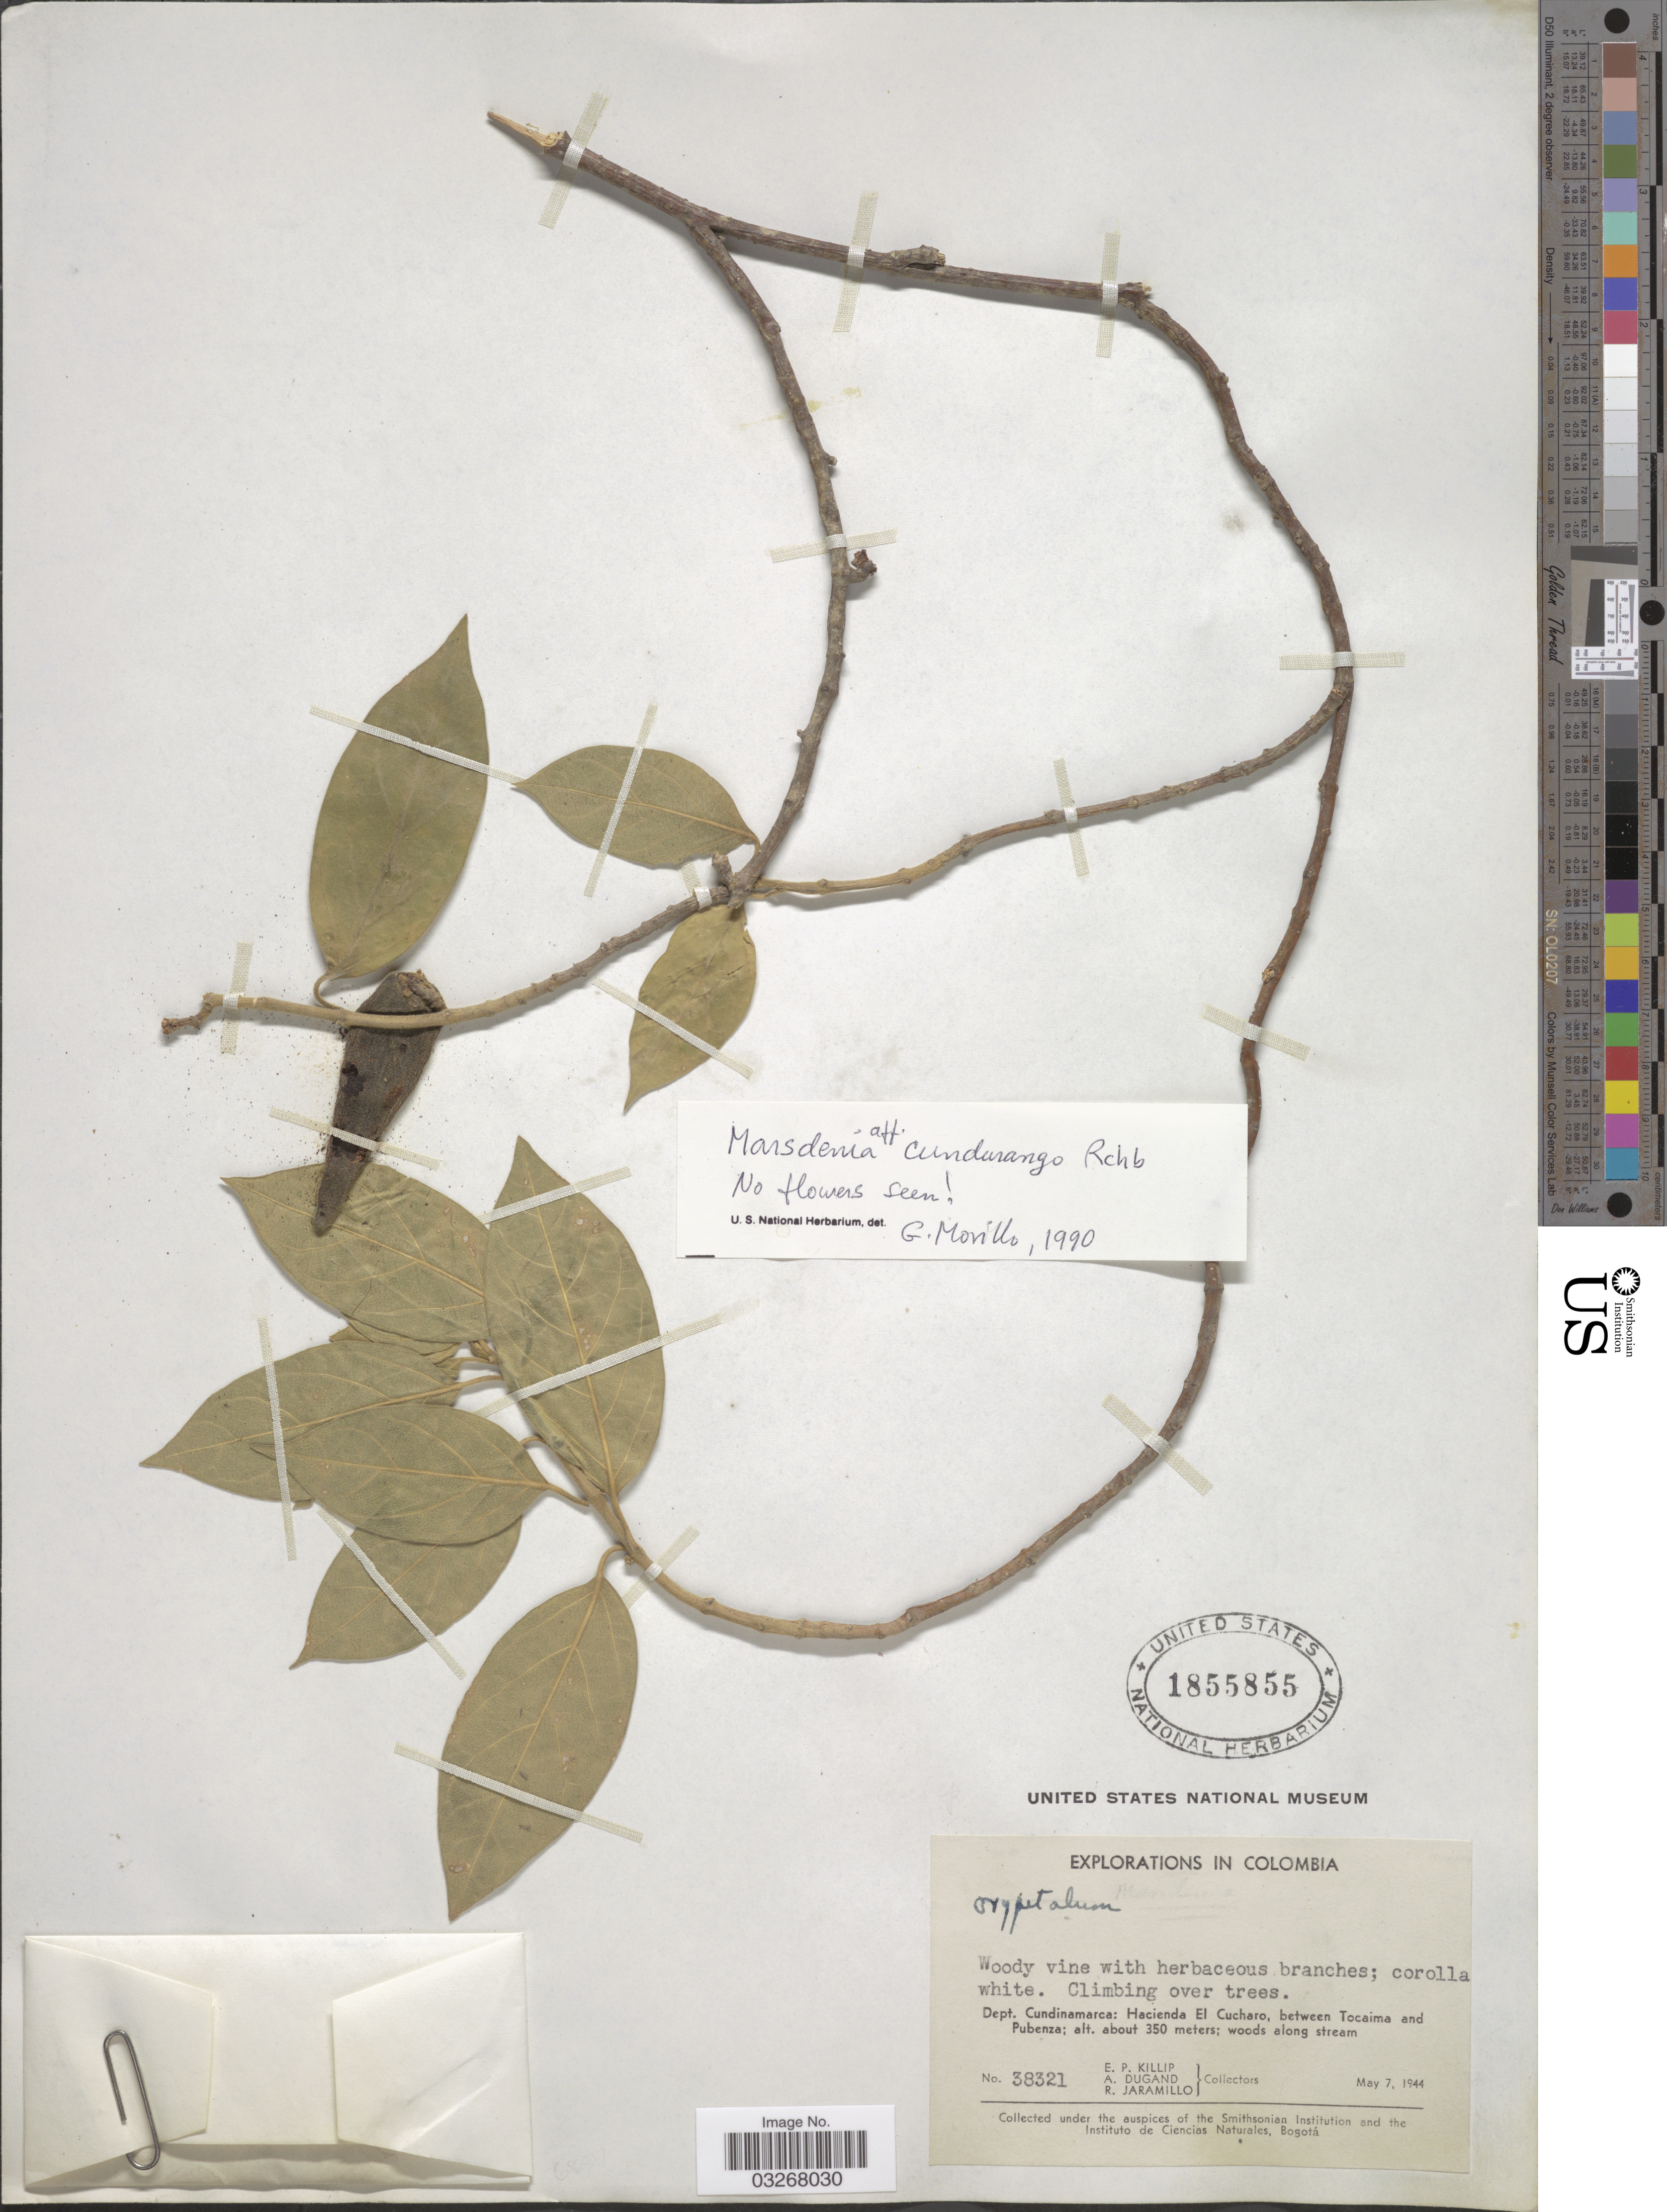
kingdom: Plantae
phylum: Tracheophyta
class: Magnoliopsida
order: Gentianales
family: Apocynaceae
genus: Marsdenia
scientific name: Marsdenia cundurango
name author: Rchb. f.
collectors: E. P. Killip, A. Dugand & R. Jaramillo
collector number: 38321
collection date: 1944-05-07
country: Colombia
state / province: Cundinamarca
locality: Dept. Cundinamarca: Hacienda El Cucharo, between Tocaima and Pubenza, woods along stream.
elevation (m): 350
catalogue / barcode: US 1855855